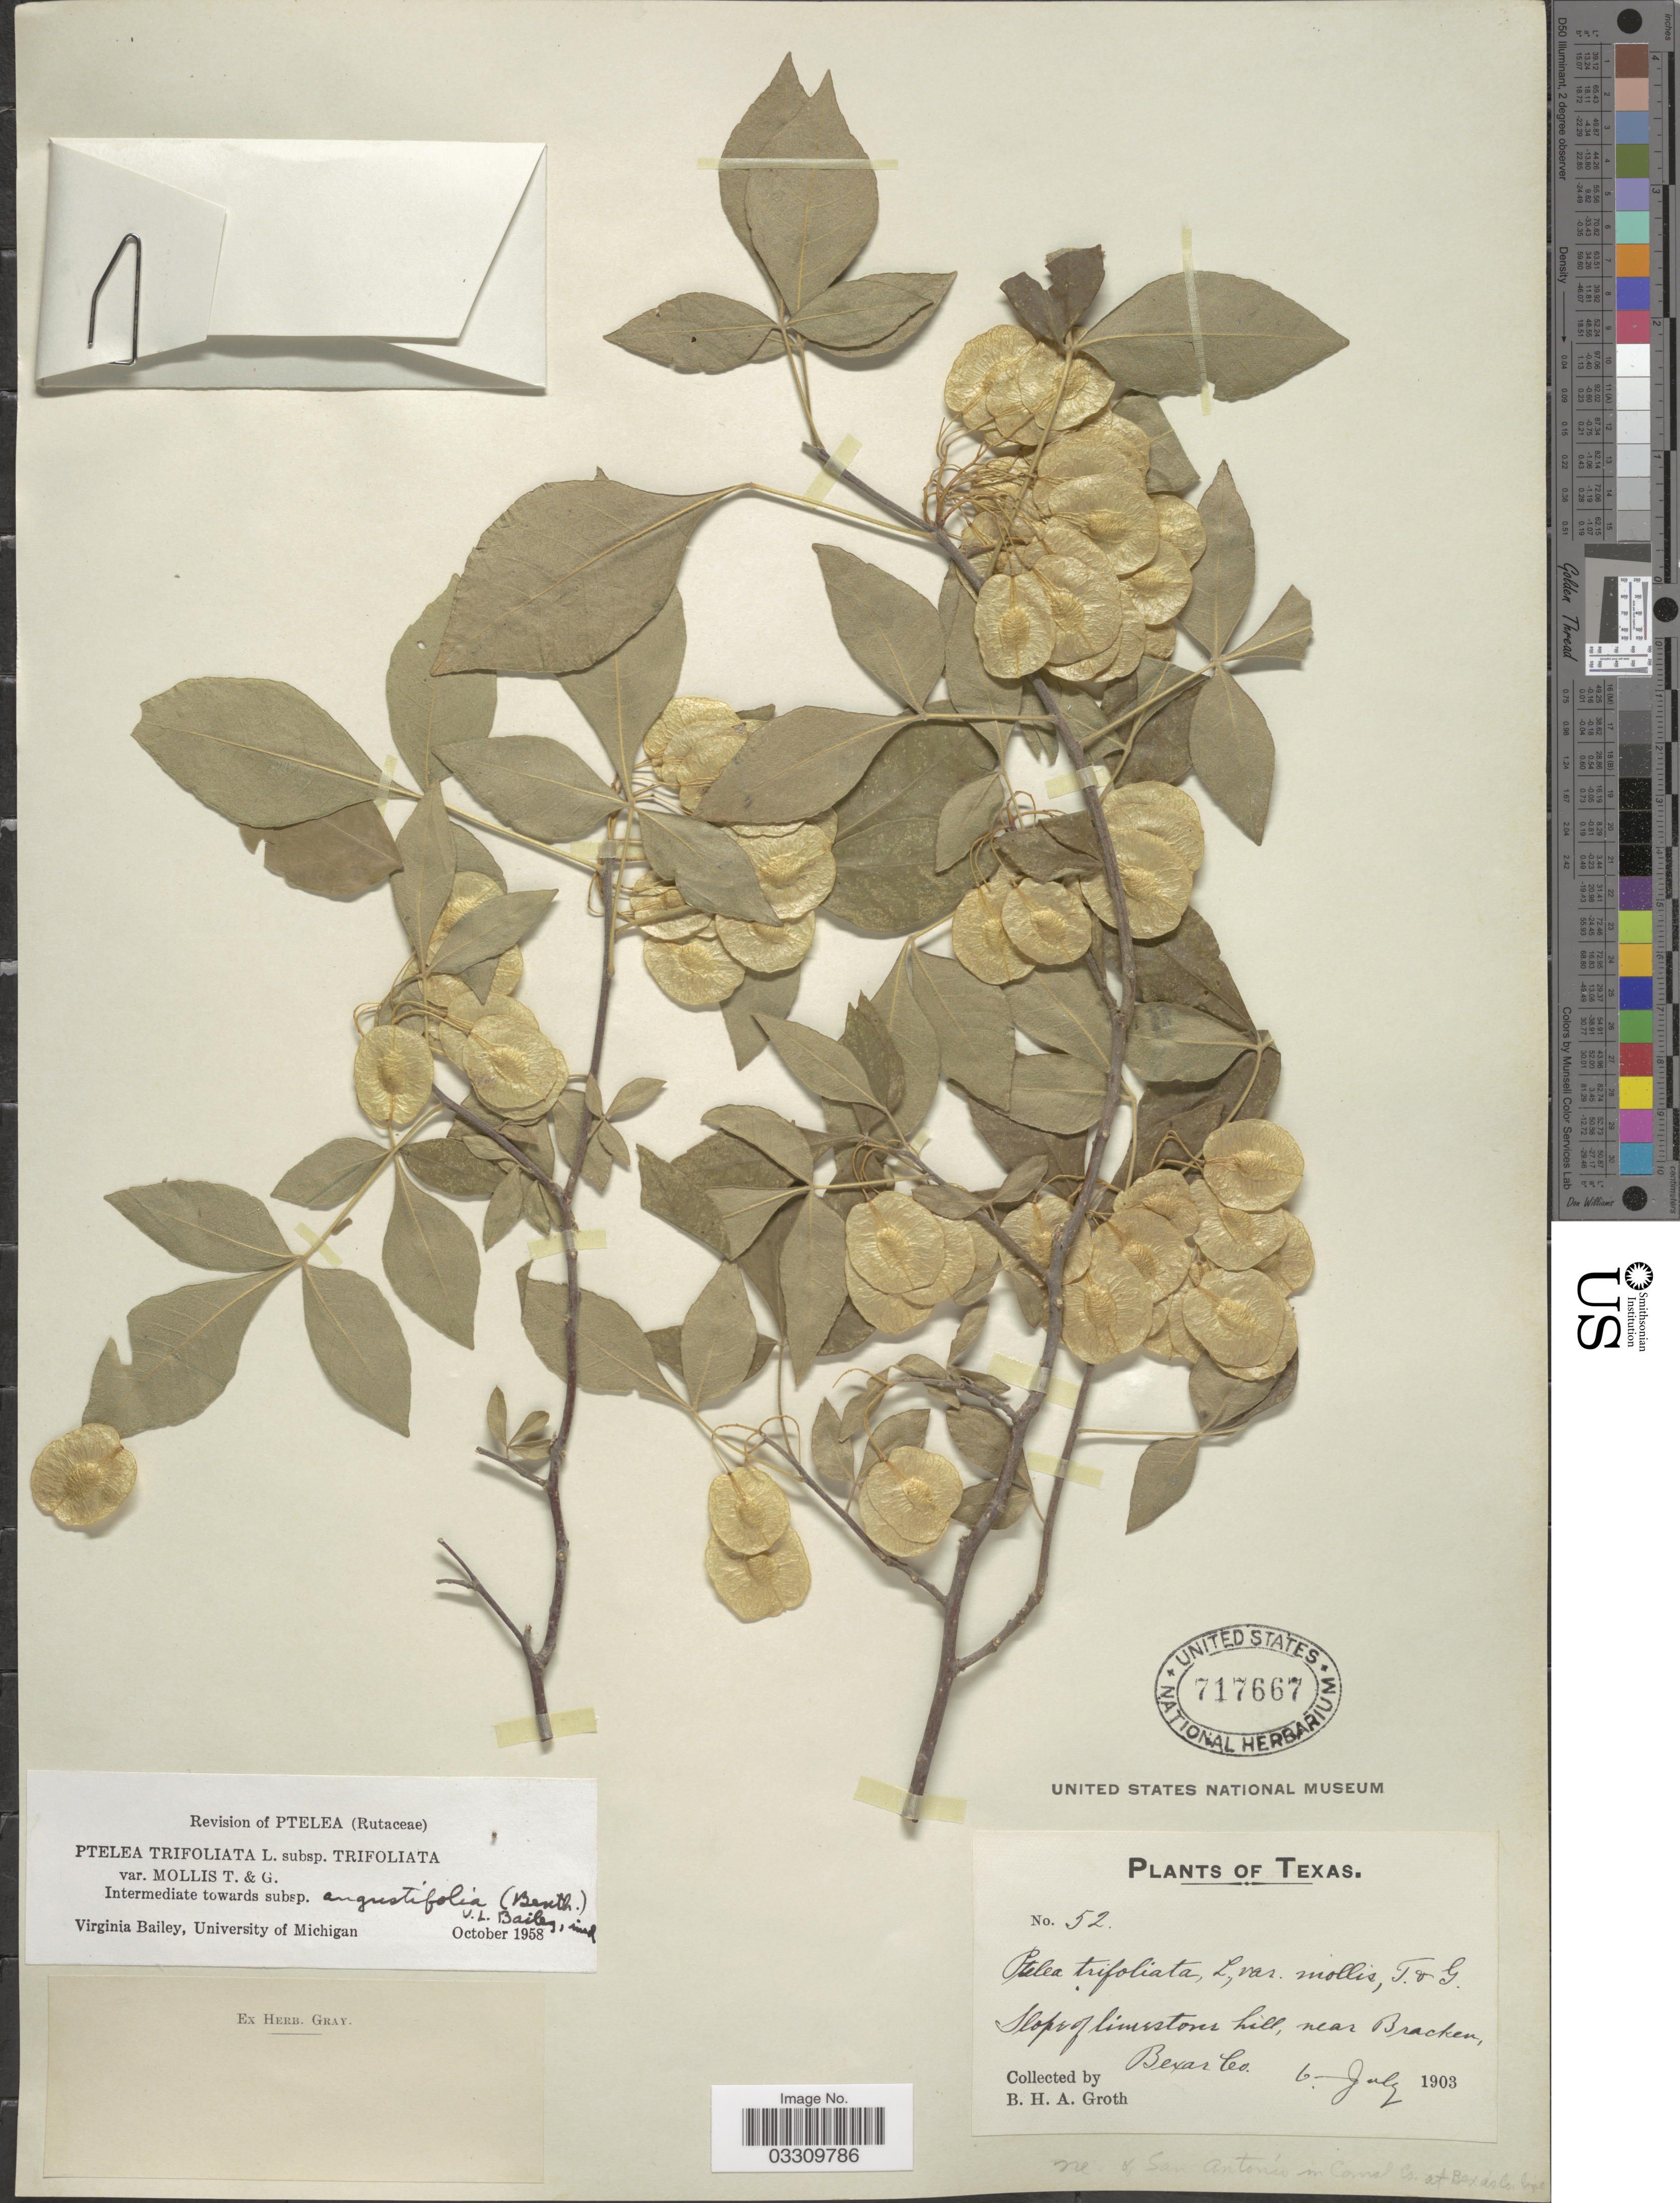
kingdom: Plantae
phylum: Tracheophyta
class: Magnoliopsida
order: Sapindales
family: Rutaceae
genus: Ptelea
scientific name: Ptelea trifoliata var. mollis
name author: Torr. & A. Gray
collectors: B. Groth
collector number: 52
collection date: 1903-07-06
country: United States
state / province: Texas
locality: Slope of limestone hill, near Bracken. Bexar Co. NE of San Antonio in Comal Co. at Bexar Co. line.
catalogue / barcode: US 717667